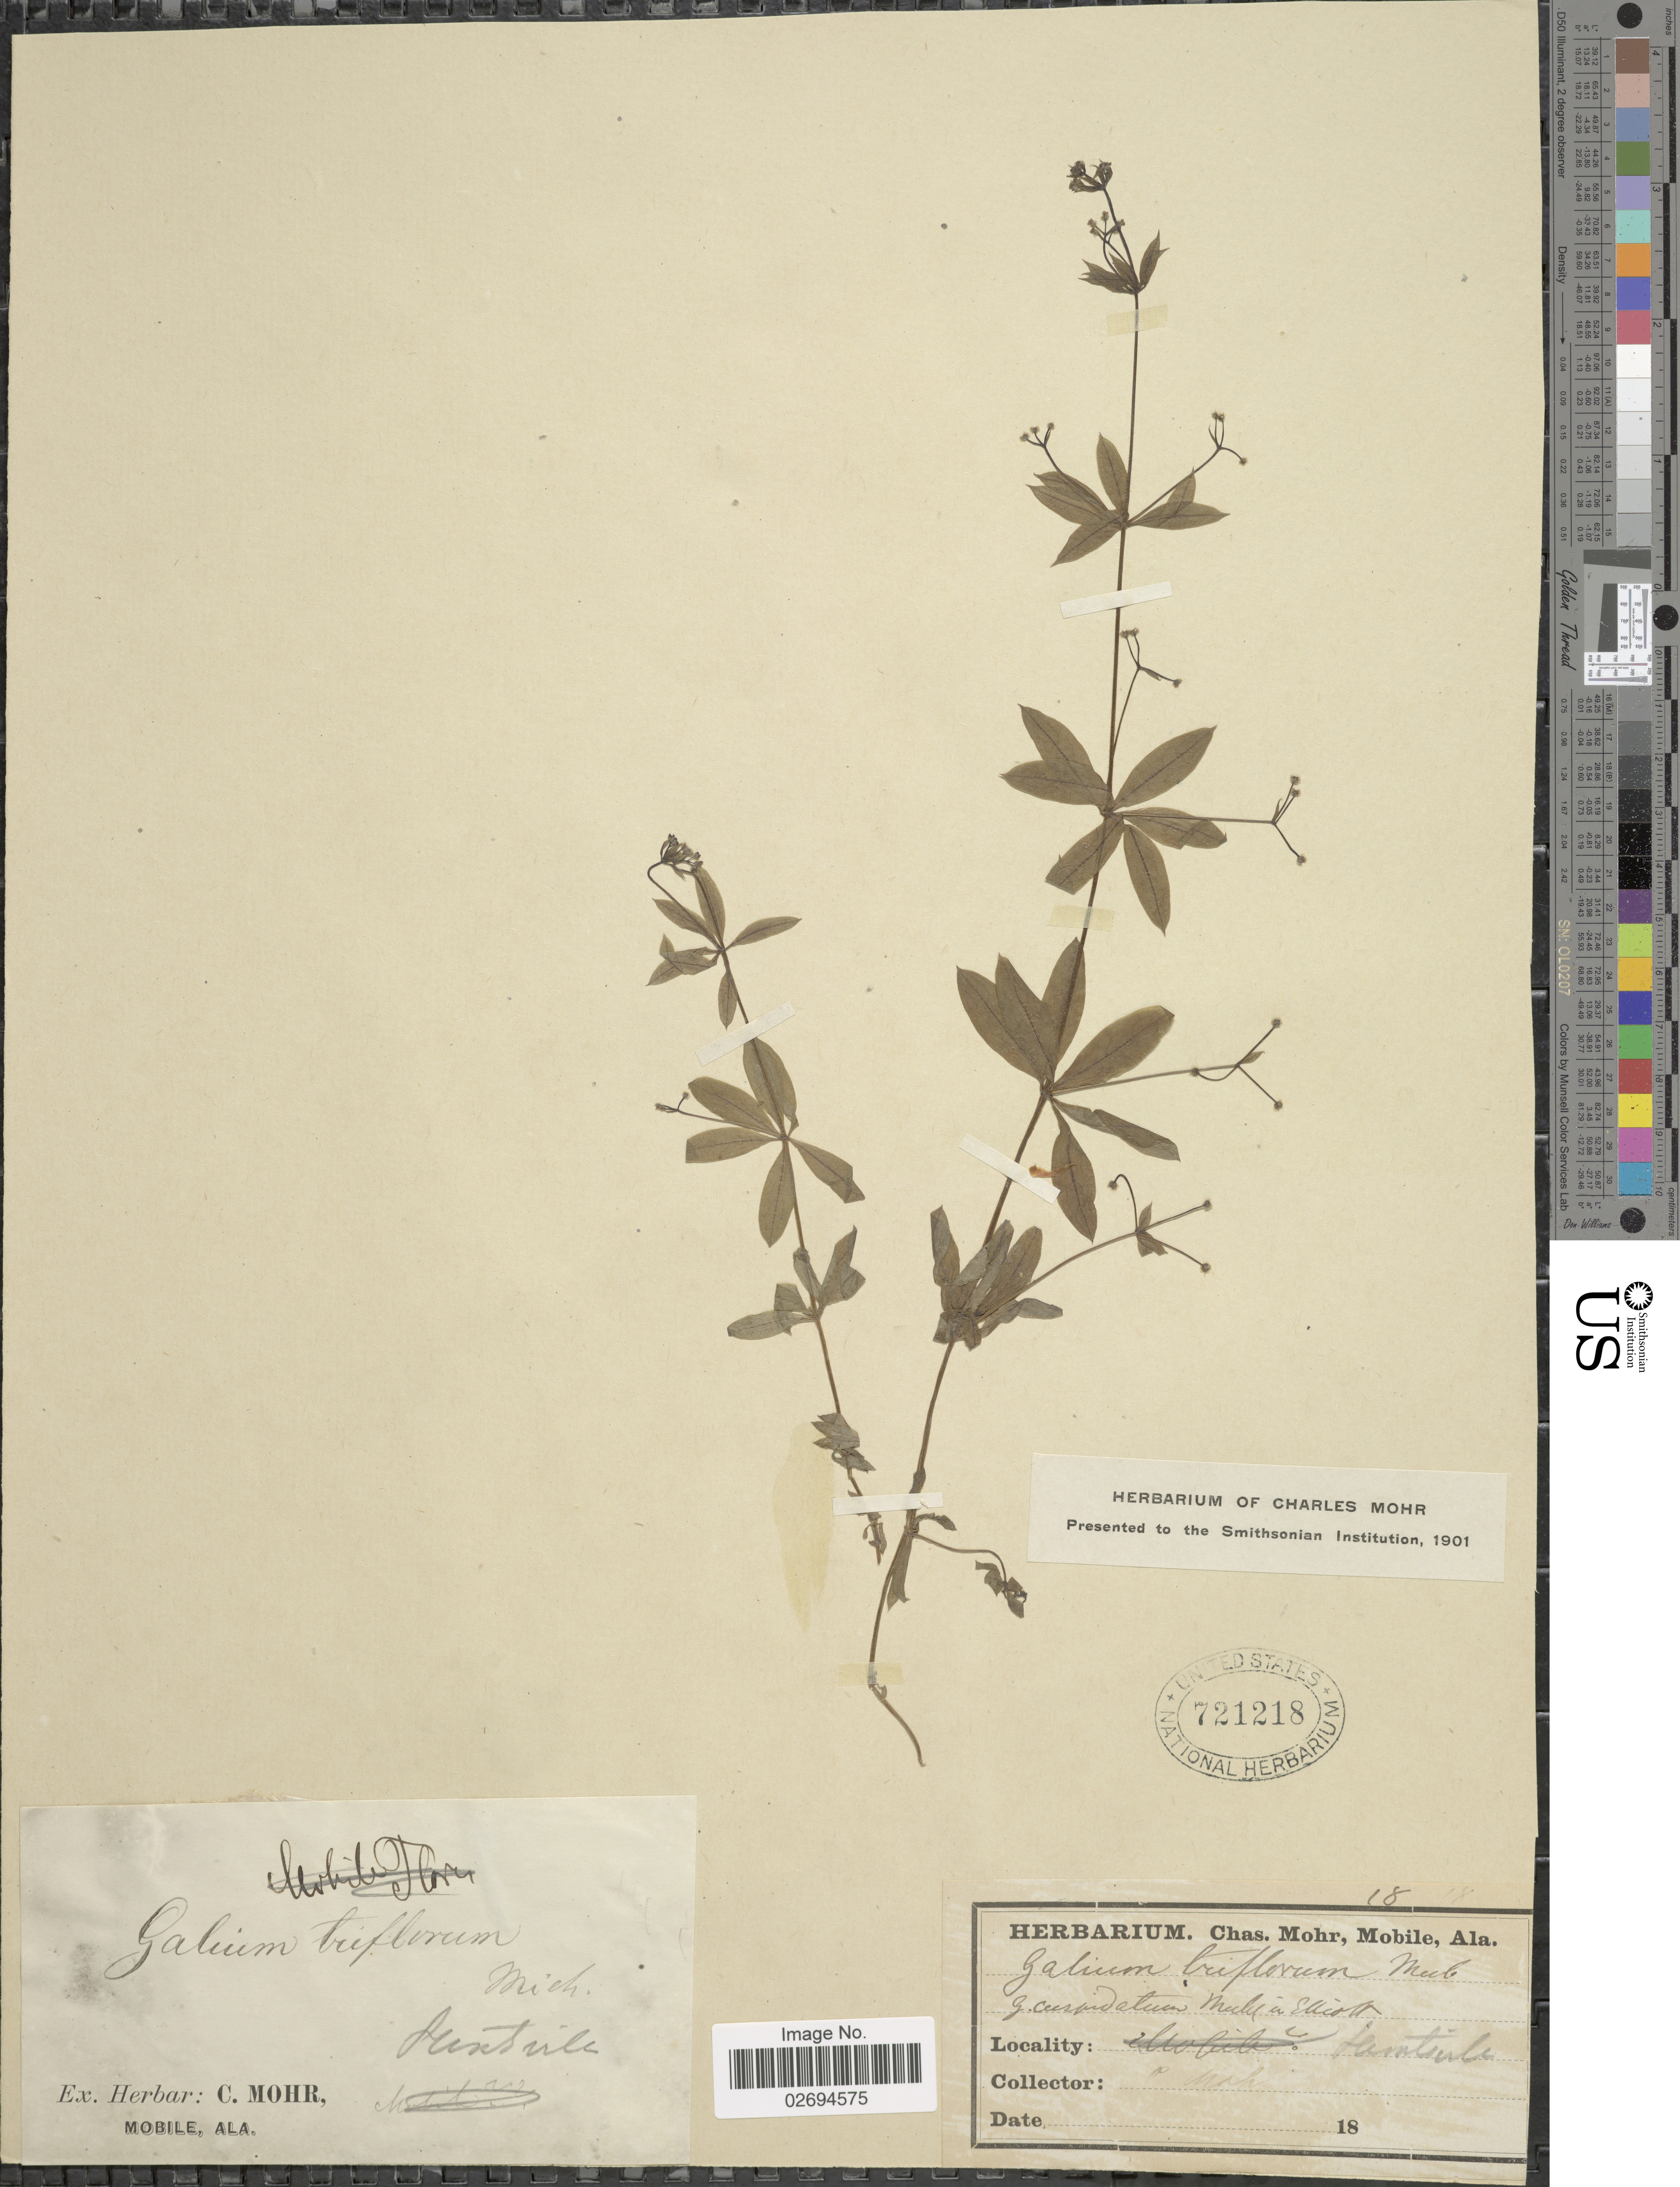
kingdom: Plantae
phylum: Tracheophyta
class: Magnoliopsida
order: Gentianales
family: Rubiaceae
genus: Galium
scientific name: Galium triflorum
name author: Michx.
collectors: C. T. Mohr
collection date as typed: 18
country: United States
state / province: Alabama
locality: Huntsvile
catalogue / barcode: US 721218